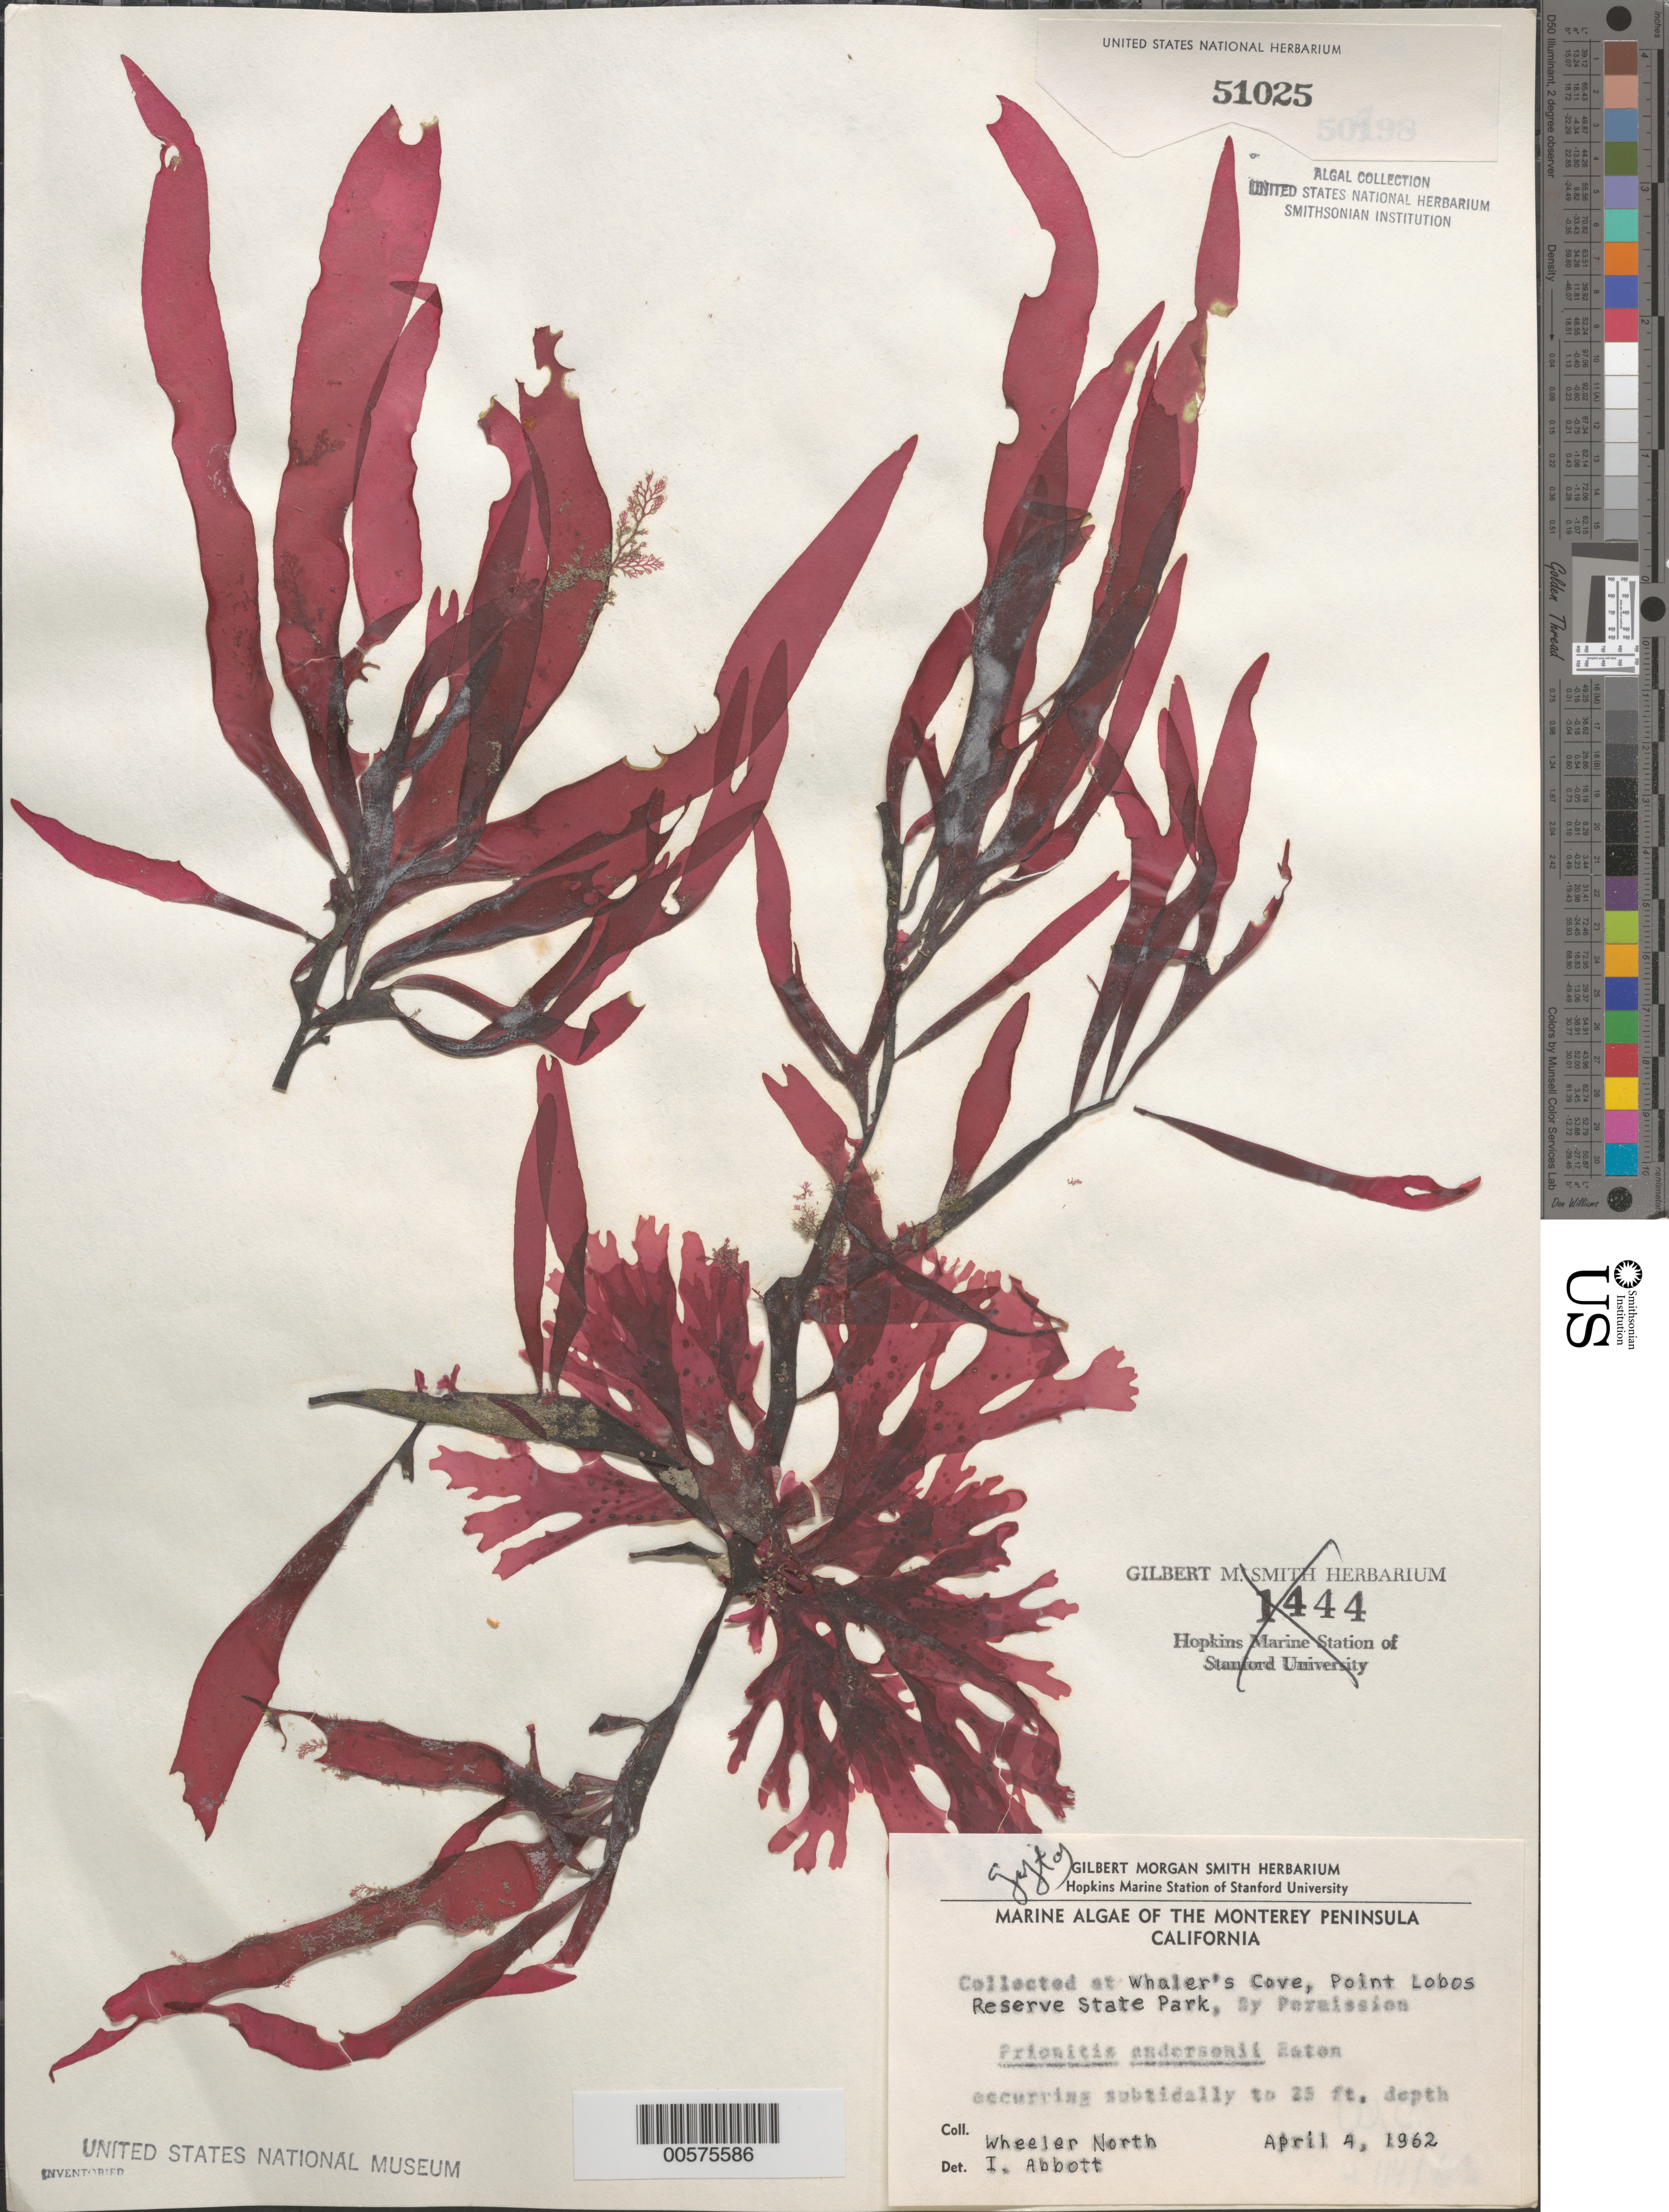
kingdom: Plantae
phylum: Rhodophyta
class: Florideophyceae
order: Cryptonemiales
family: Cryptonemiaceae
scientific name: Prionitis sternbergii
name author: (C. Agardh) J. Agardh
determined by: Algae name updating Project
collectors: W. North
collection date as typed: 04 Apr 1962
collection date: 1962-04-04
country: United States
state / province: California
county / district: Monterey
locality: Whaler's Cove, Point Lobos Reserve State Park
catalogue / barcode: US 51025